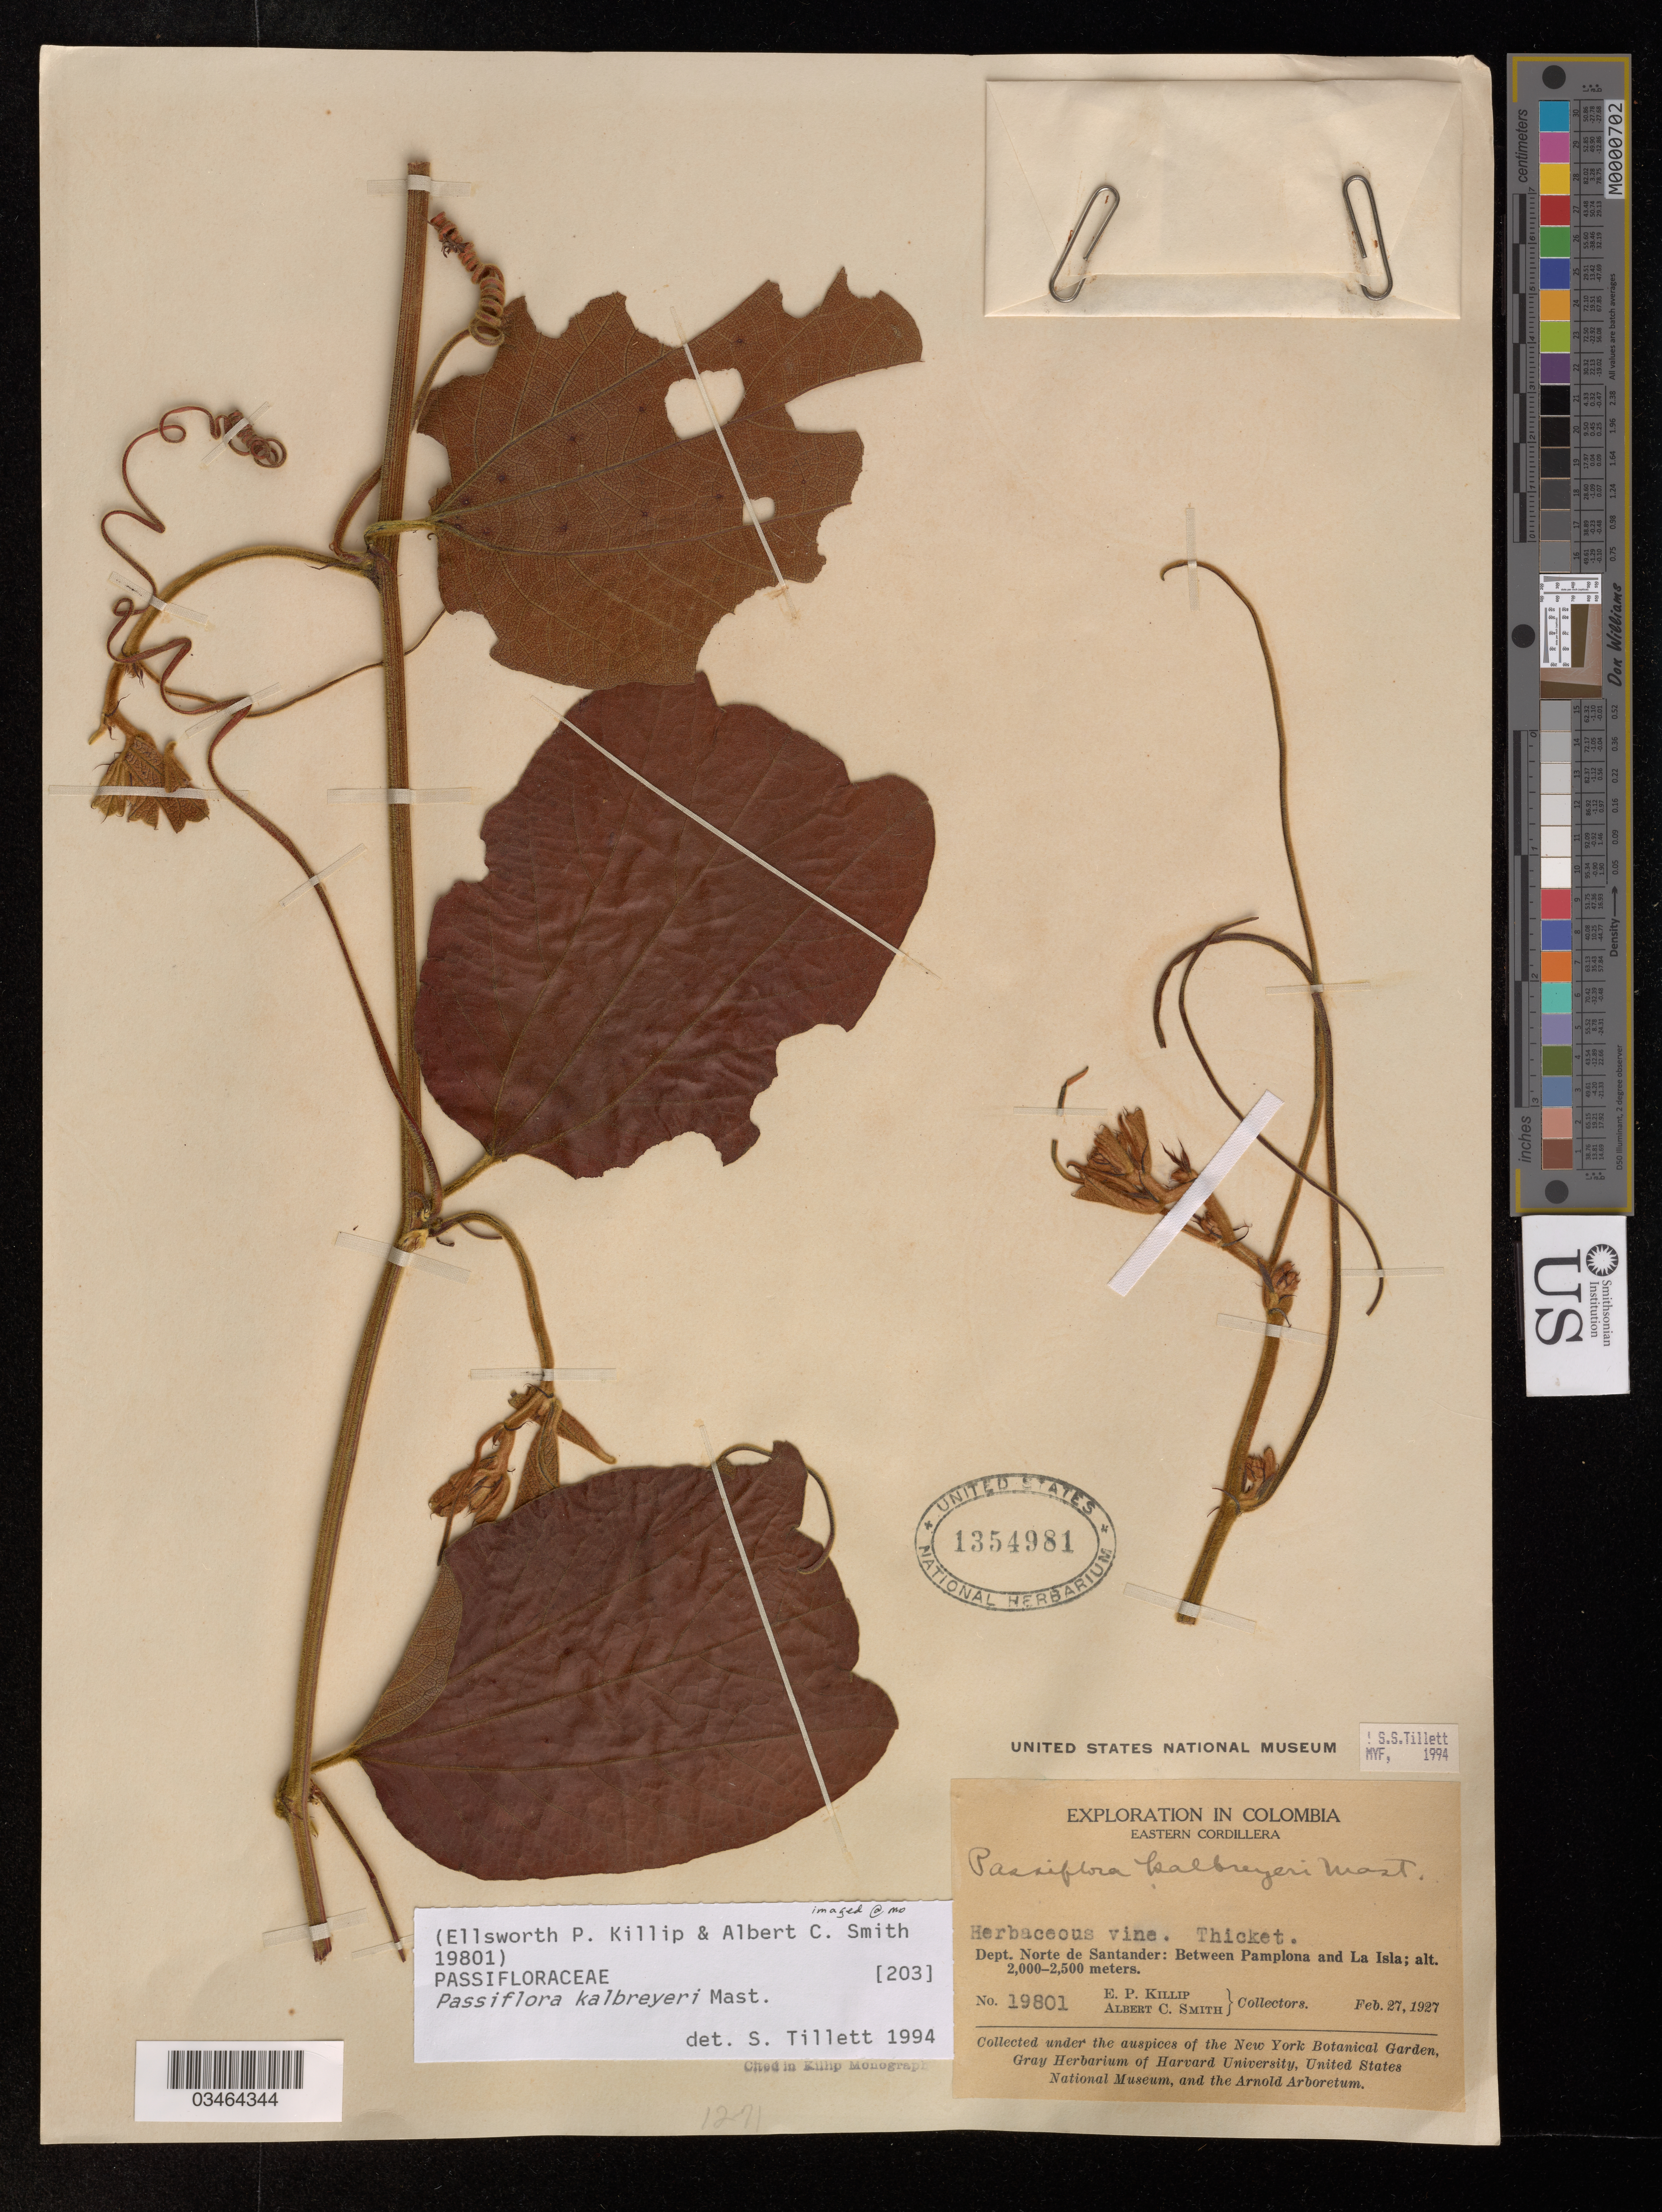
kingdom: Plantae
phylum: Tracheophyta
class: Magnoliopsida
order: Malpighiales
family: Passifloraceae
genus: Passiflora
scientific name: Passiflora kalbreyeri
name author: Mast.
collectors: E. P. Killip & A. C. Smith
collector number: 19801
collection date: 1927-02-27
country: Colombia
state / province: Norte de Santander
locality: Between Pamplona and La Isla.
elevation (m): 2000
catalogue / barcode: US 1354981